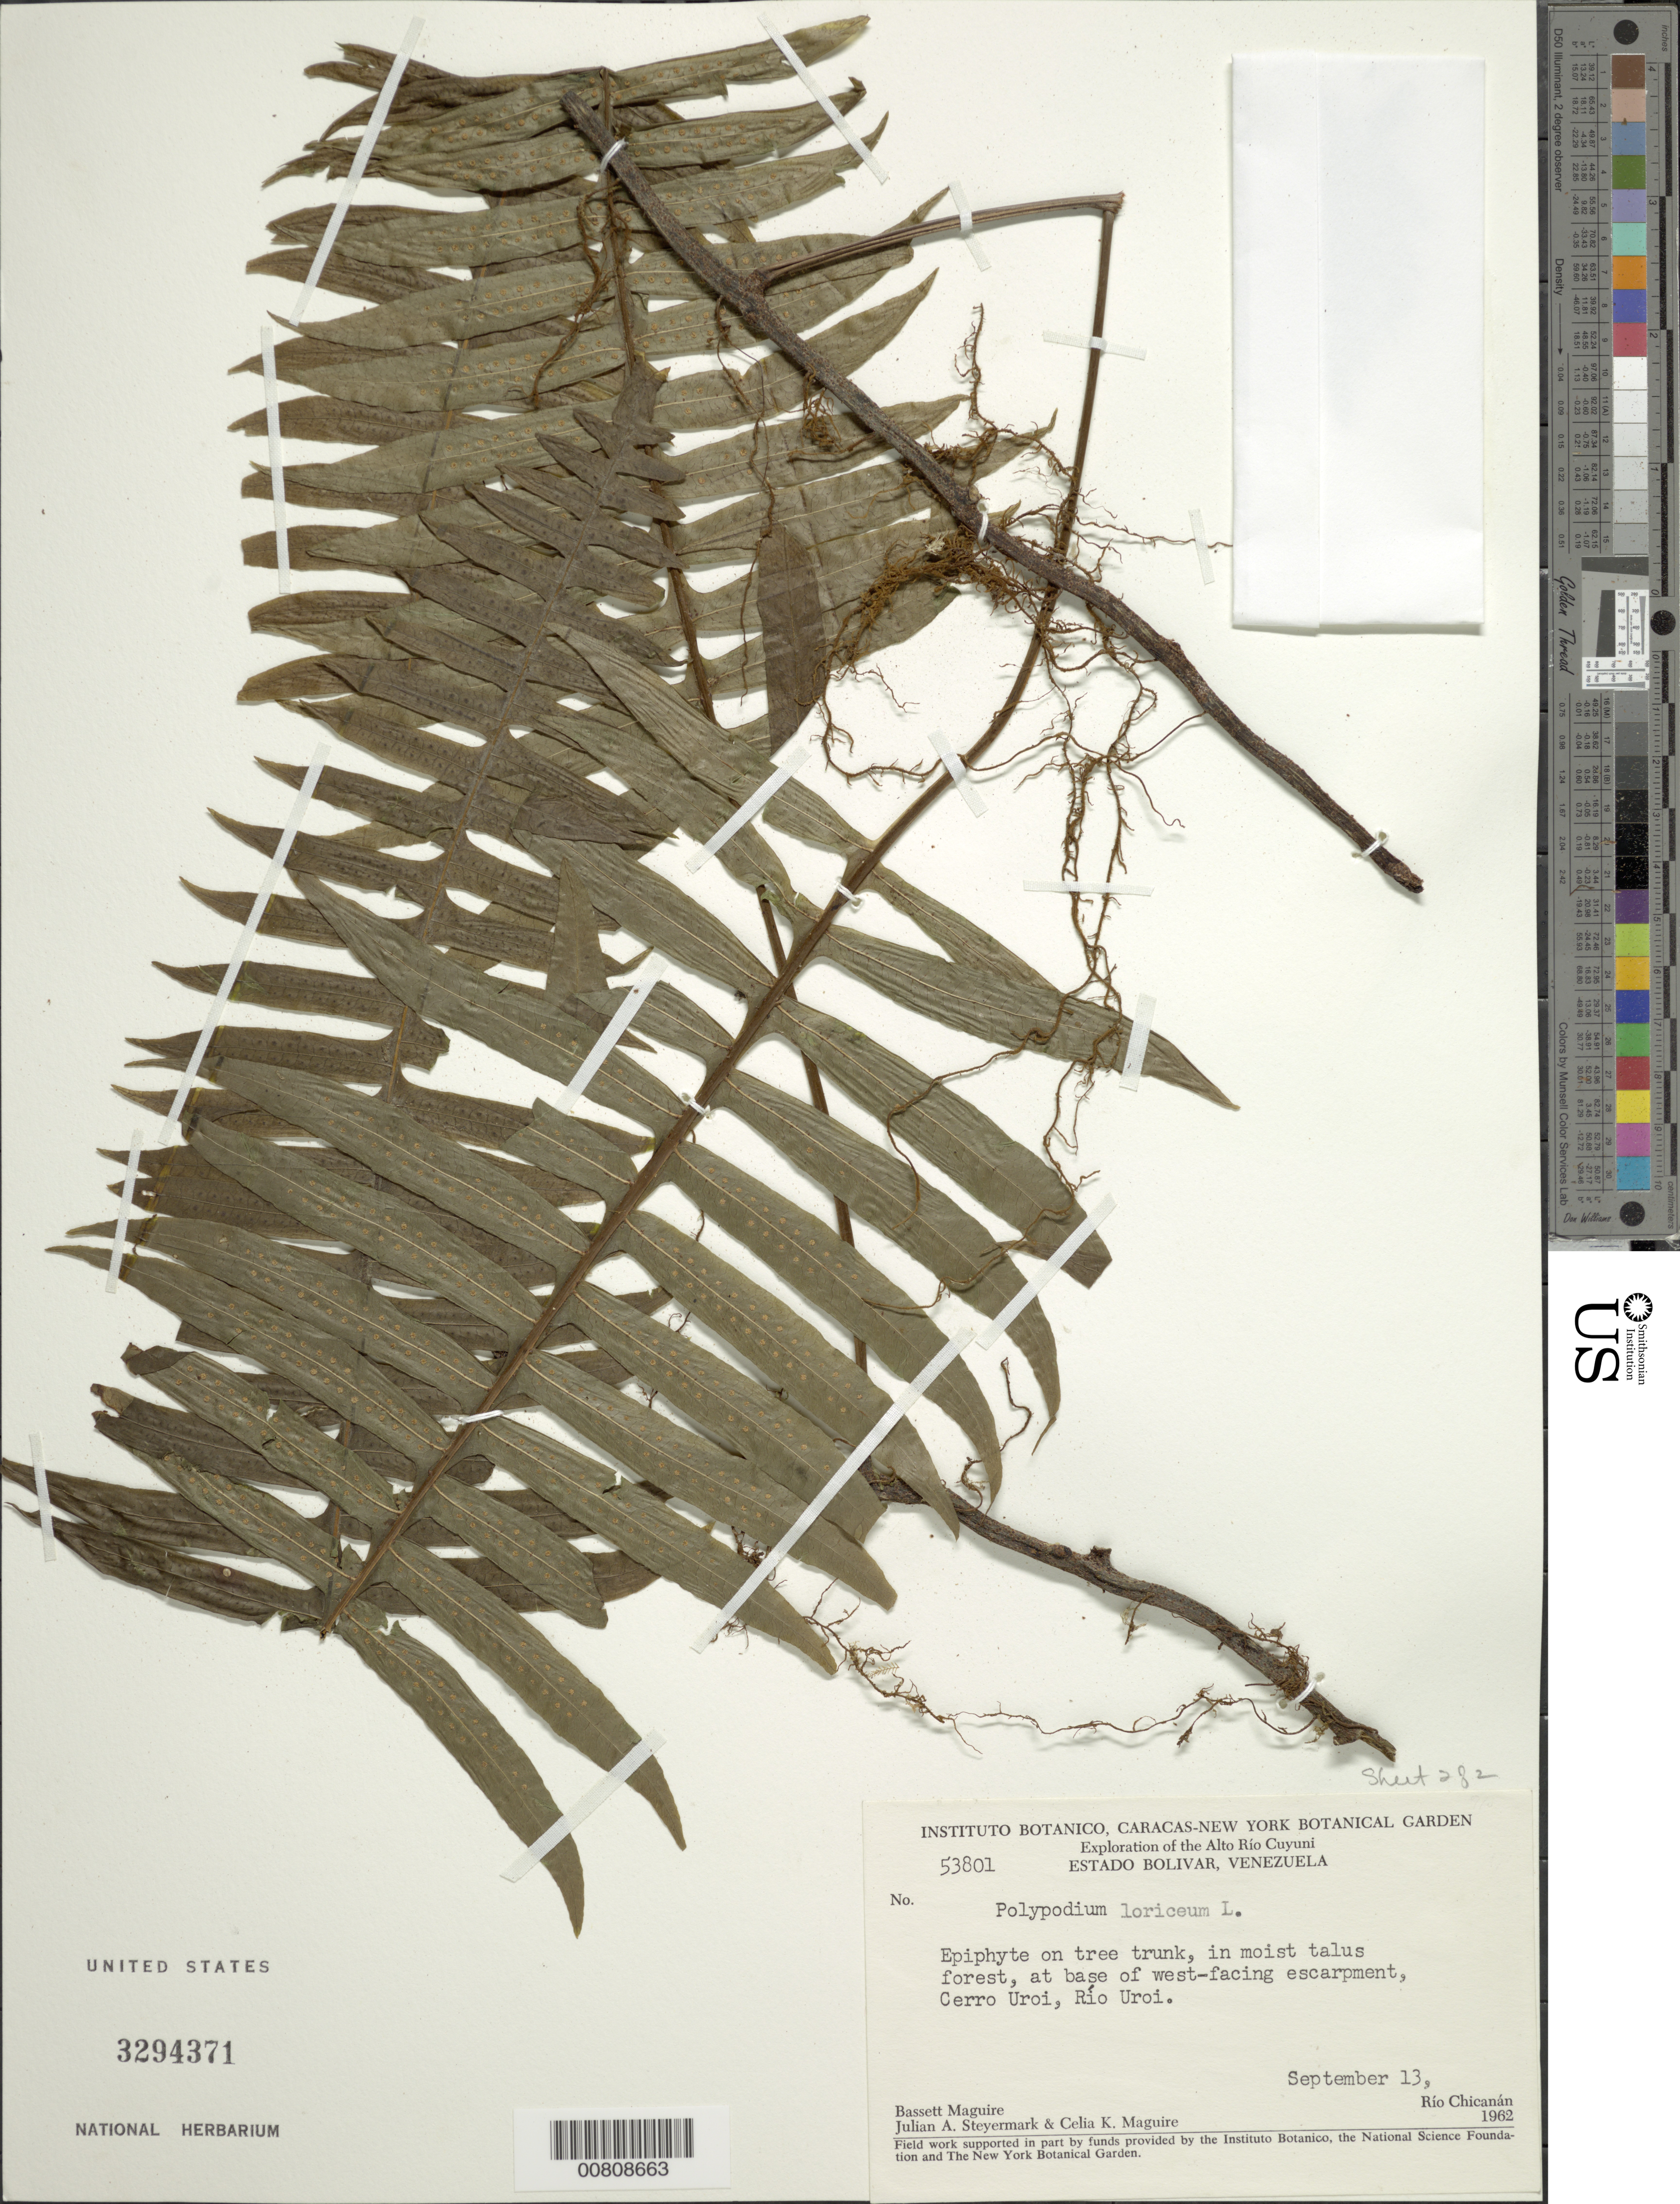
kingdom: Plantae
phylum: Tracheophyta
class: Polypodiopsida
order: Polypodiales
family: Polypodiaceae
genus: Serpocaulon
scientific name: Serpocaulon loriceum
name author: (L.) A.R. Sm.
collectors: B. Maguire, J. Steyermark & C. K. Maguire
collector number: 53801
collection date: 1962-09-13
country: Venezuela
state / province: Bolivar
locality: The Alto Río Cuyuni, in moist talus forest, at base of west-facing escarpment, cerro Uroi, Río Uroi, Río Chicanán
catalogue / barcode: US 3294371